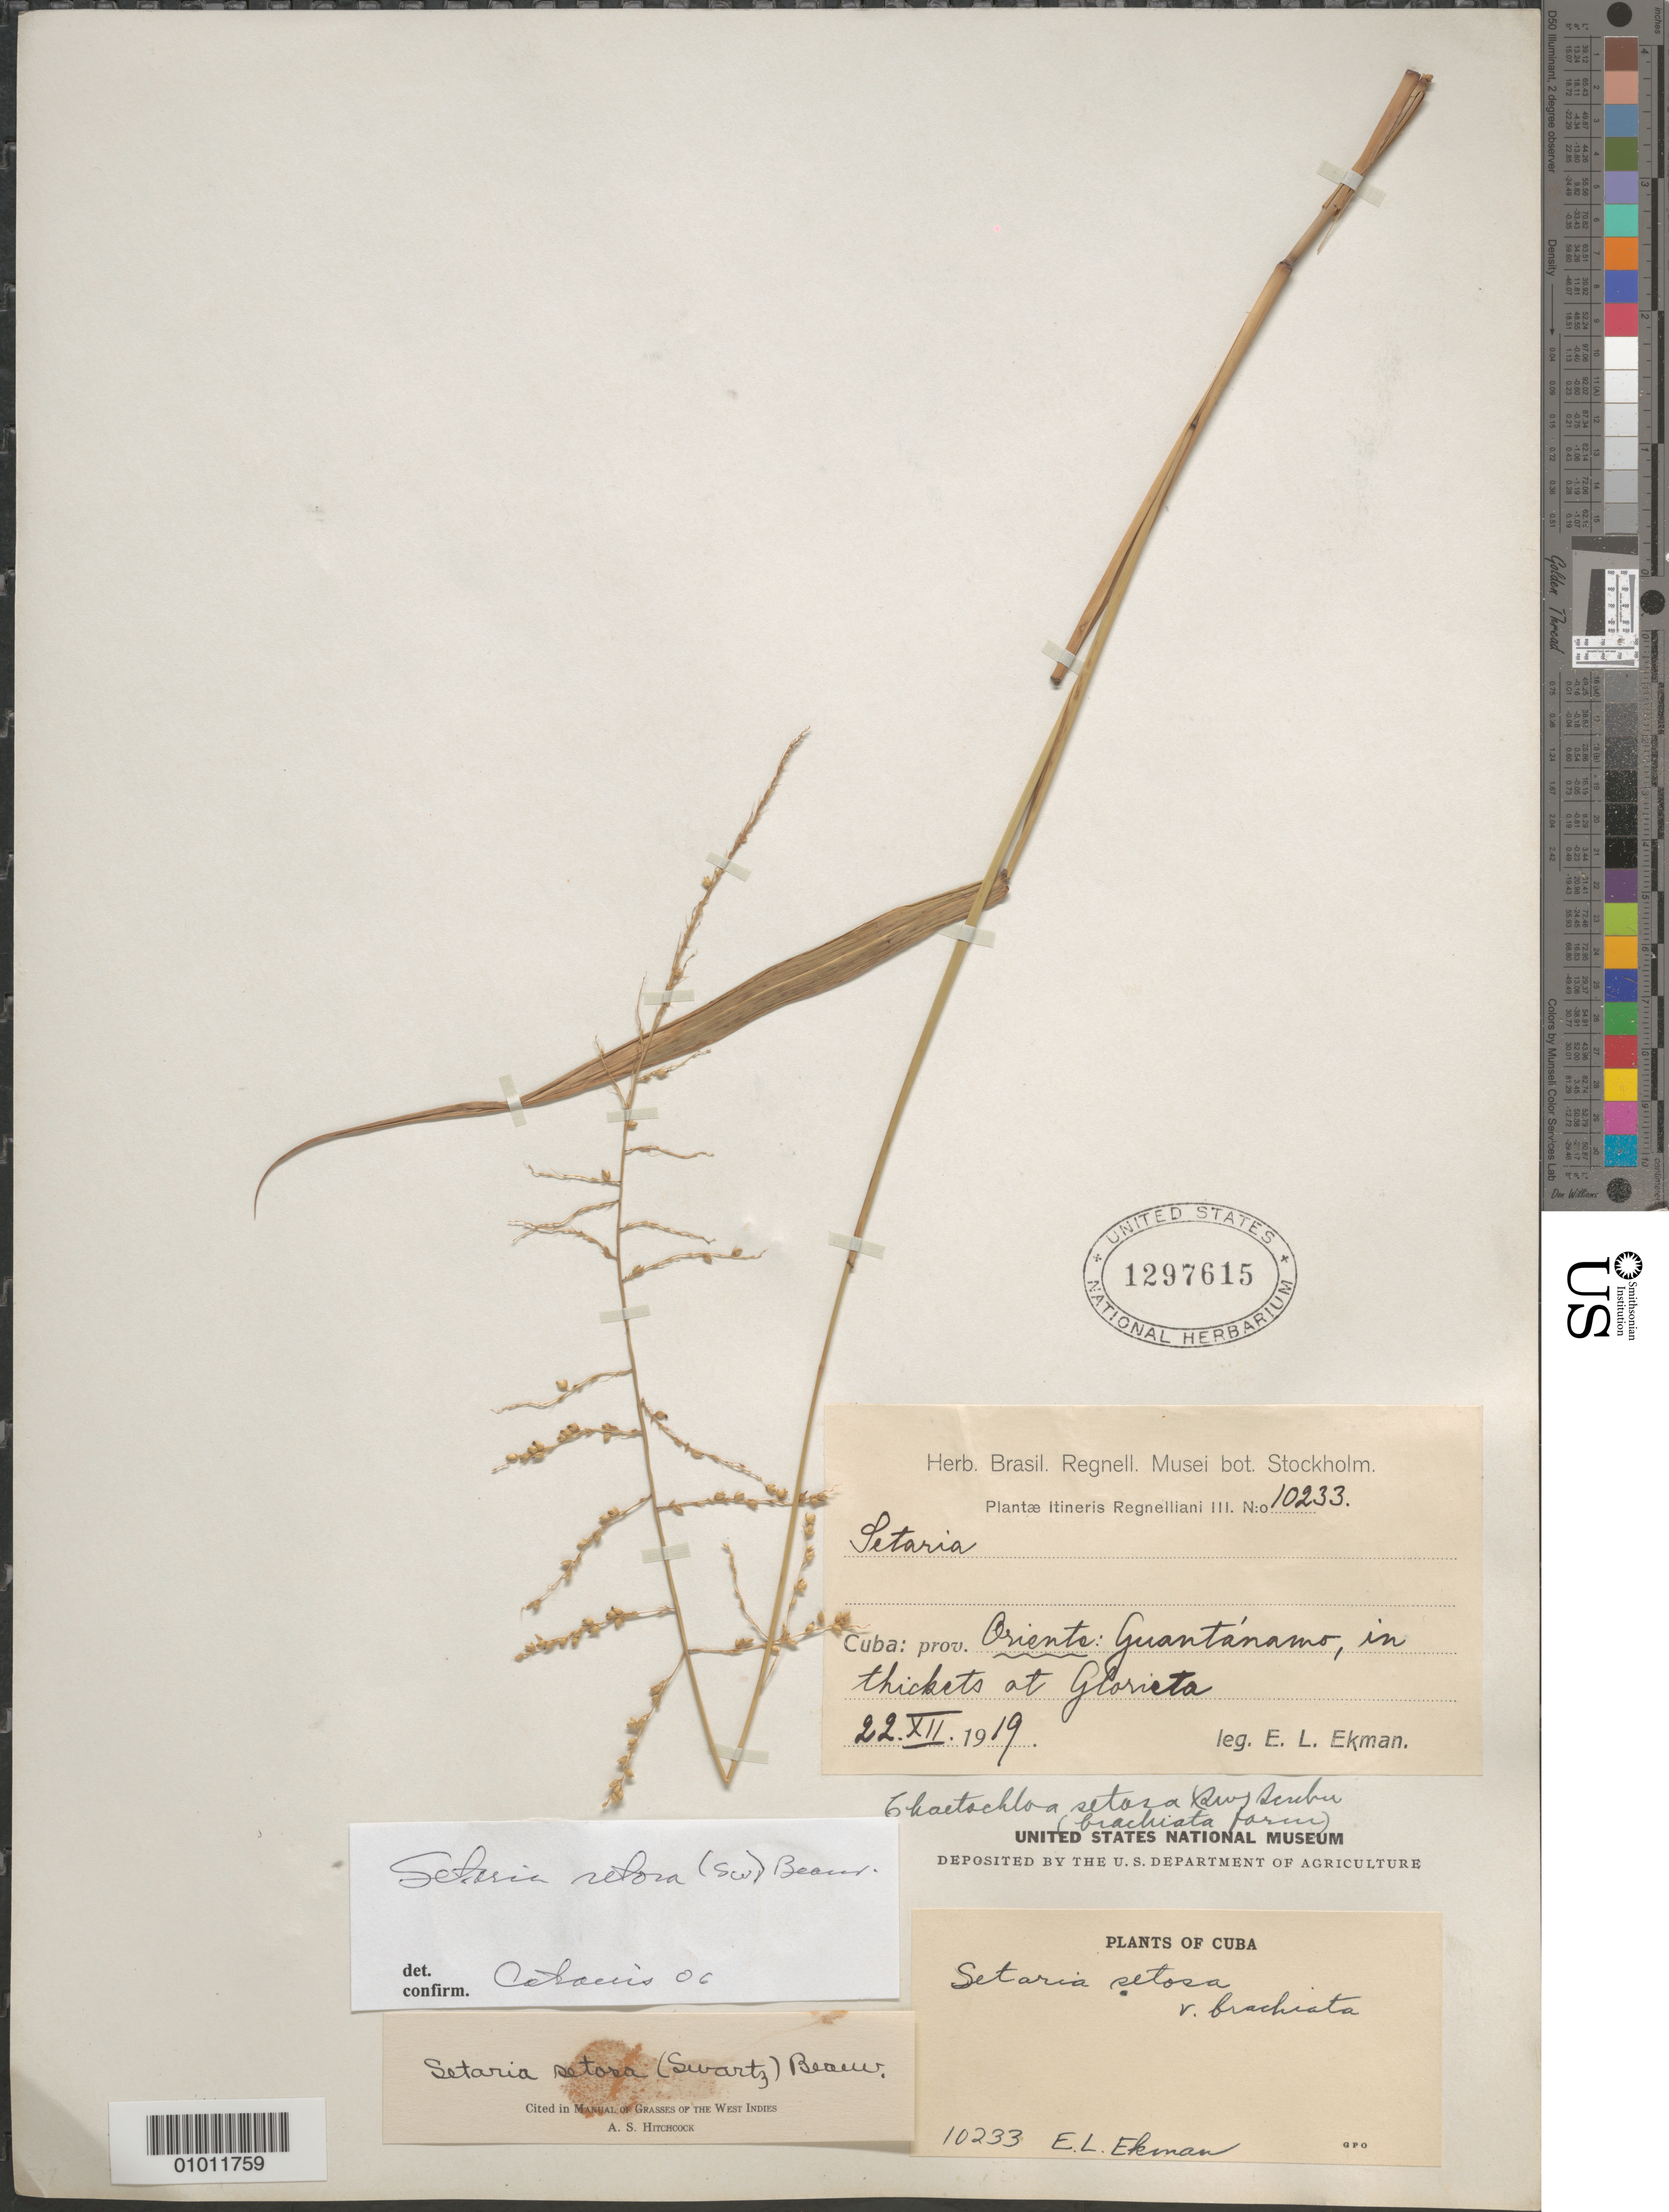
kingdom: Plantae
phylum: Tracheophyta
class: Liliopsida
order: Poales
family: Poaceae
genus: Setaria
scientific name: Setaria setosa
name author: (Sw.) P. Beauv.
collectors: E. L. Ekman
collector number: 10233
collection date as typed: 22 Dec 1919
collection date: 1919-12-22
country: Cuba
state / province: Oriente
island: Cuba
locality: Guantanomo, in thickets at Glorieta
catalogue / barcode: US 1297615